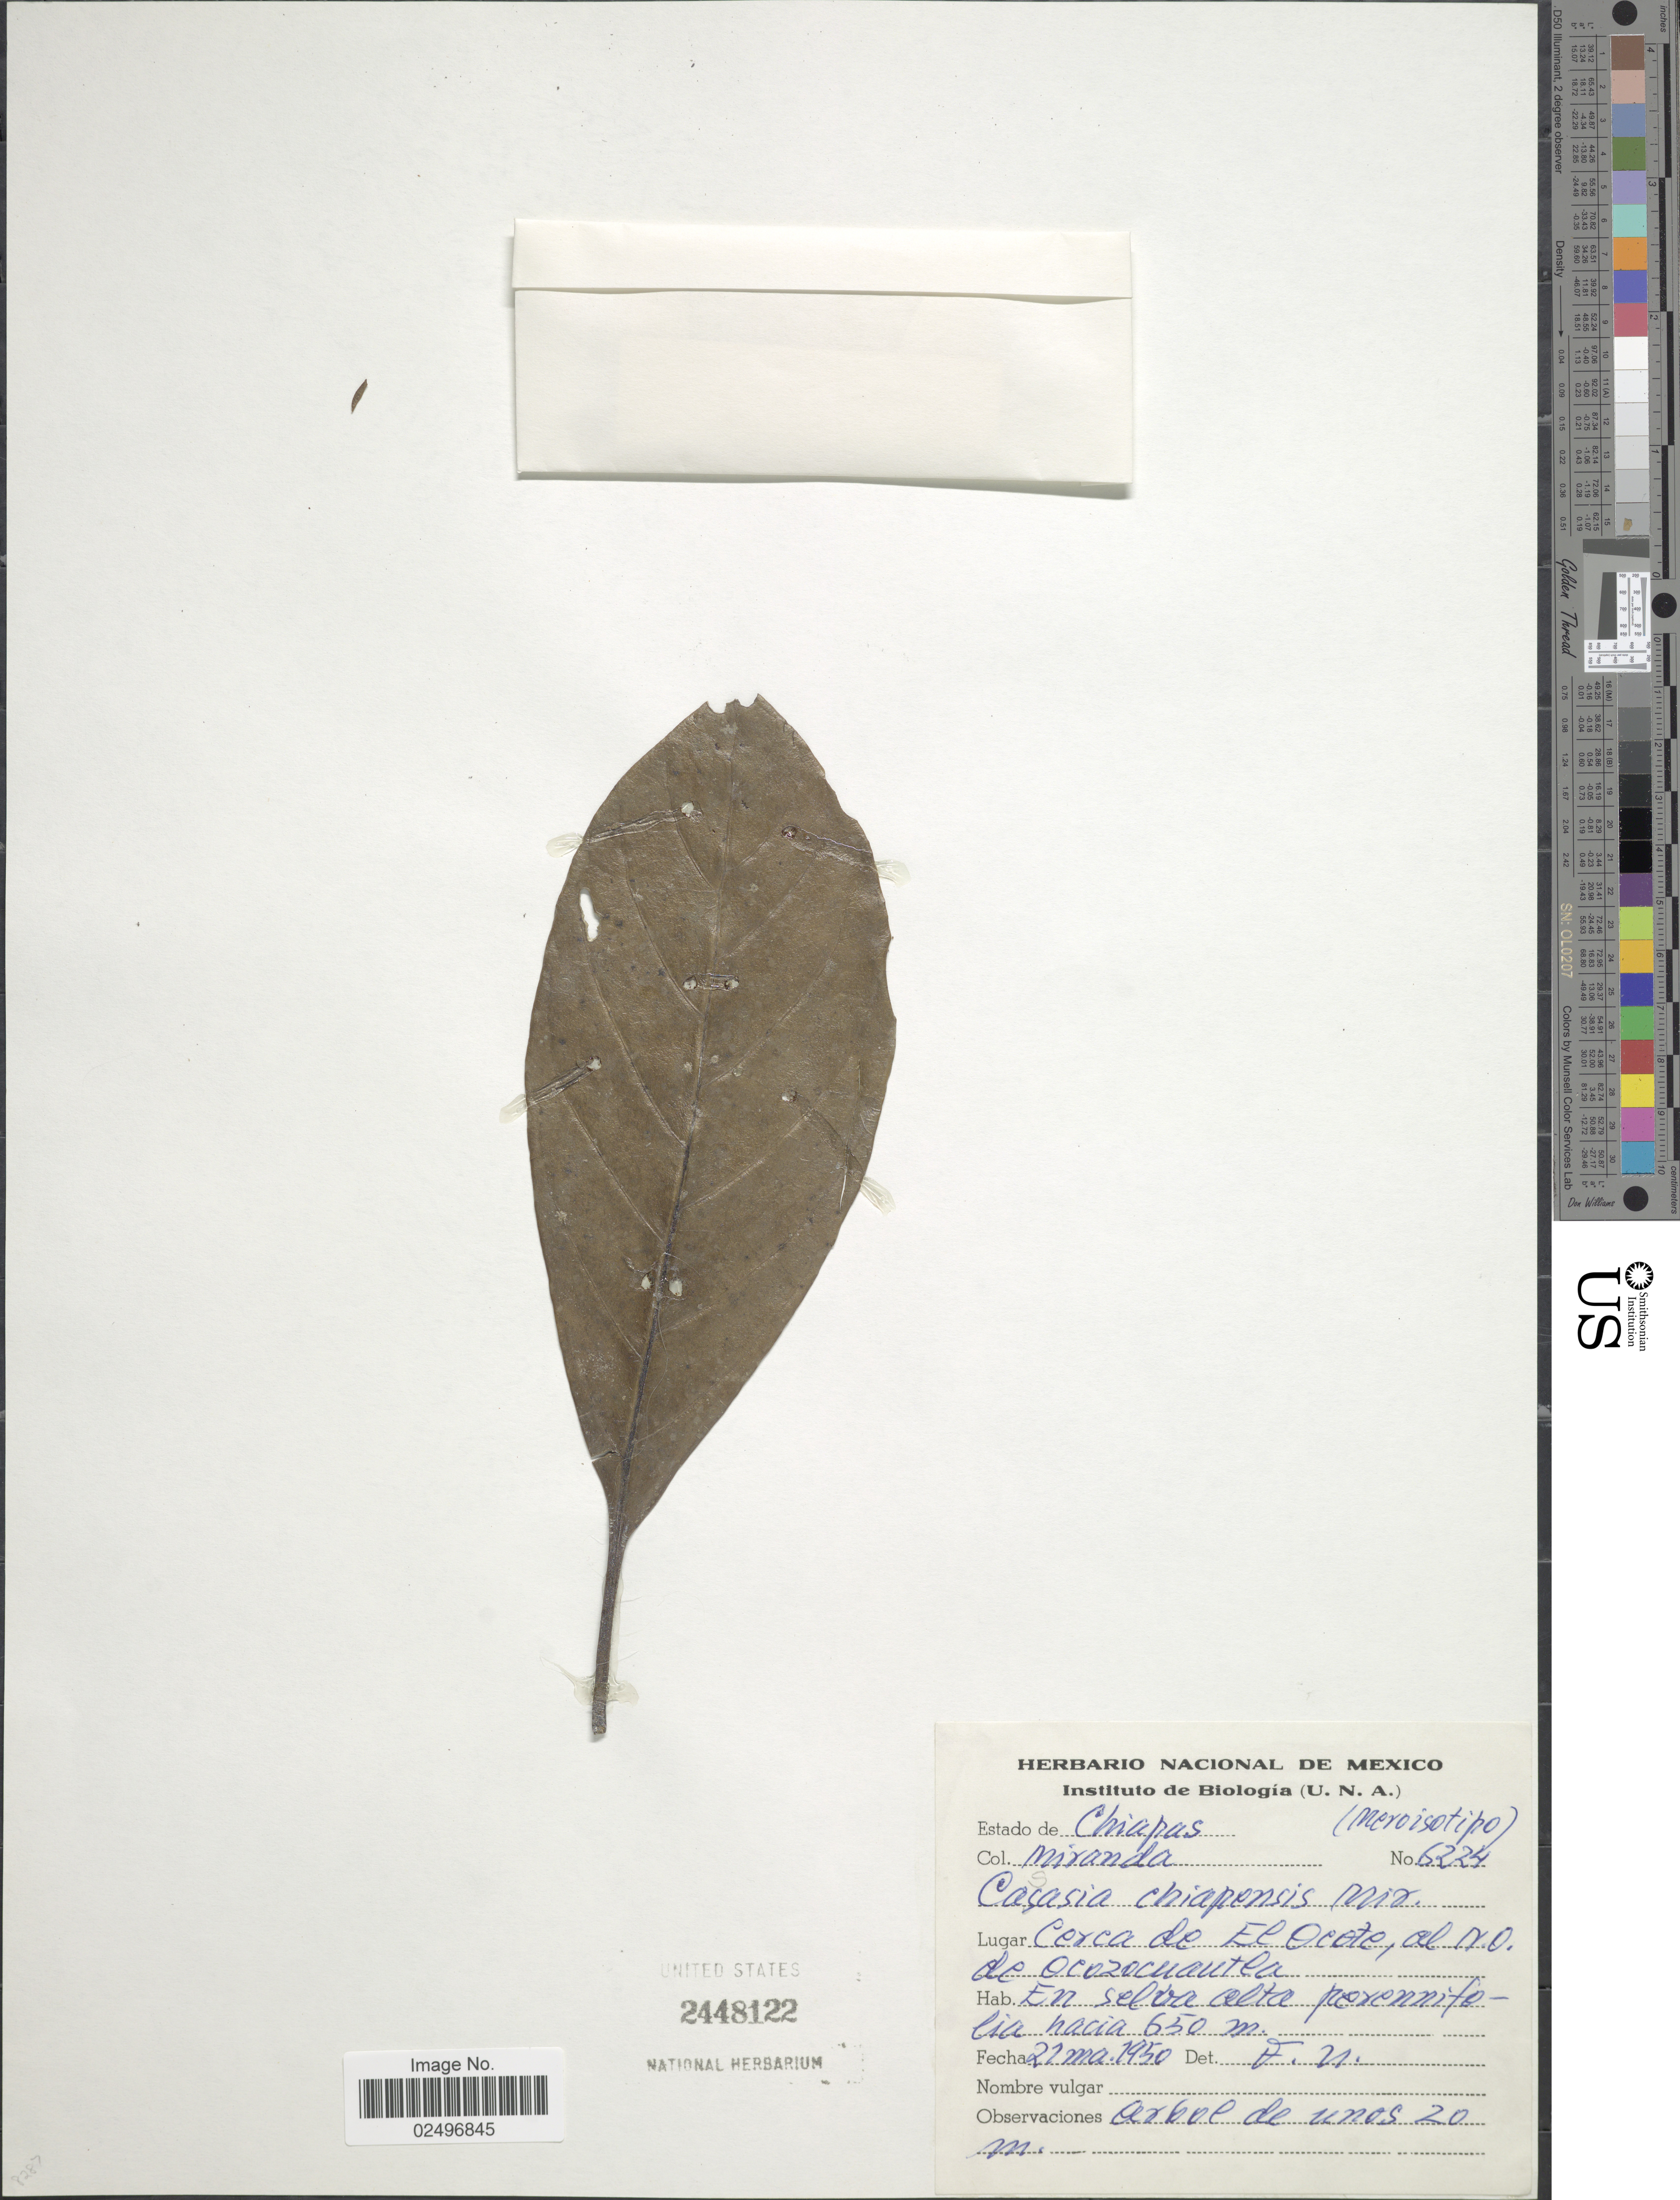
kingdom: Plantae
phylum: Tracheophyta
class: Magnoliopsida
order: Gentianales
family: Rubiaceae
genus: Casasia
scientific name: Casasia chiapensis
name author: Miranda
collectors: F. Miranda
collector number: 6224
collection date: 1950-03-21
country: Mexico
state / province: Chiapas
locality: Cerca de El Ocate, al N.O. de Ocozacuautla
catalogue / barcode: US 2448122